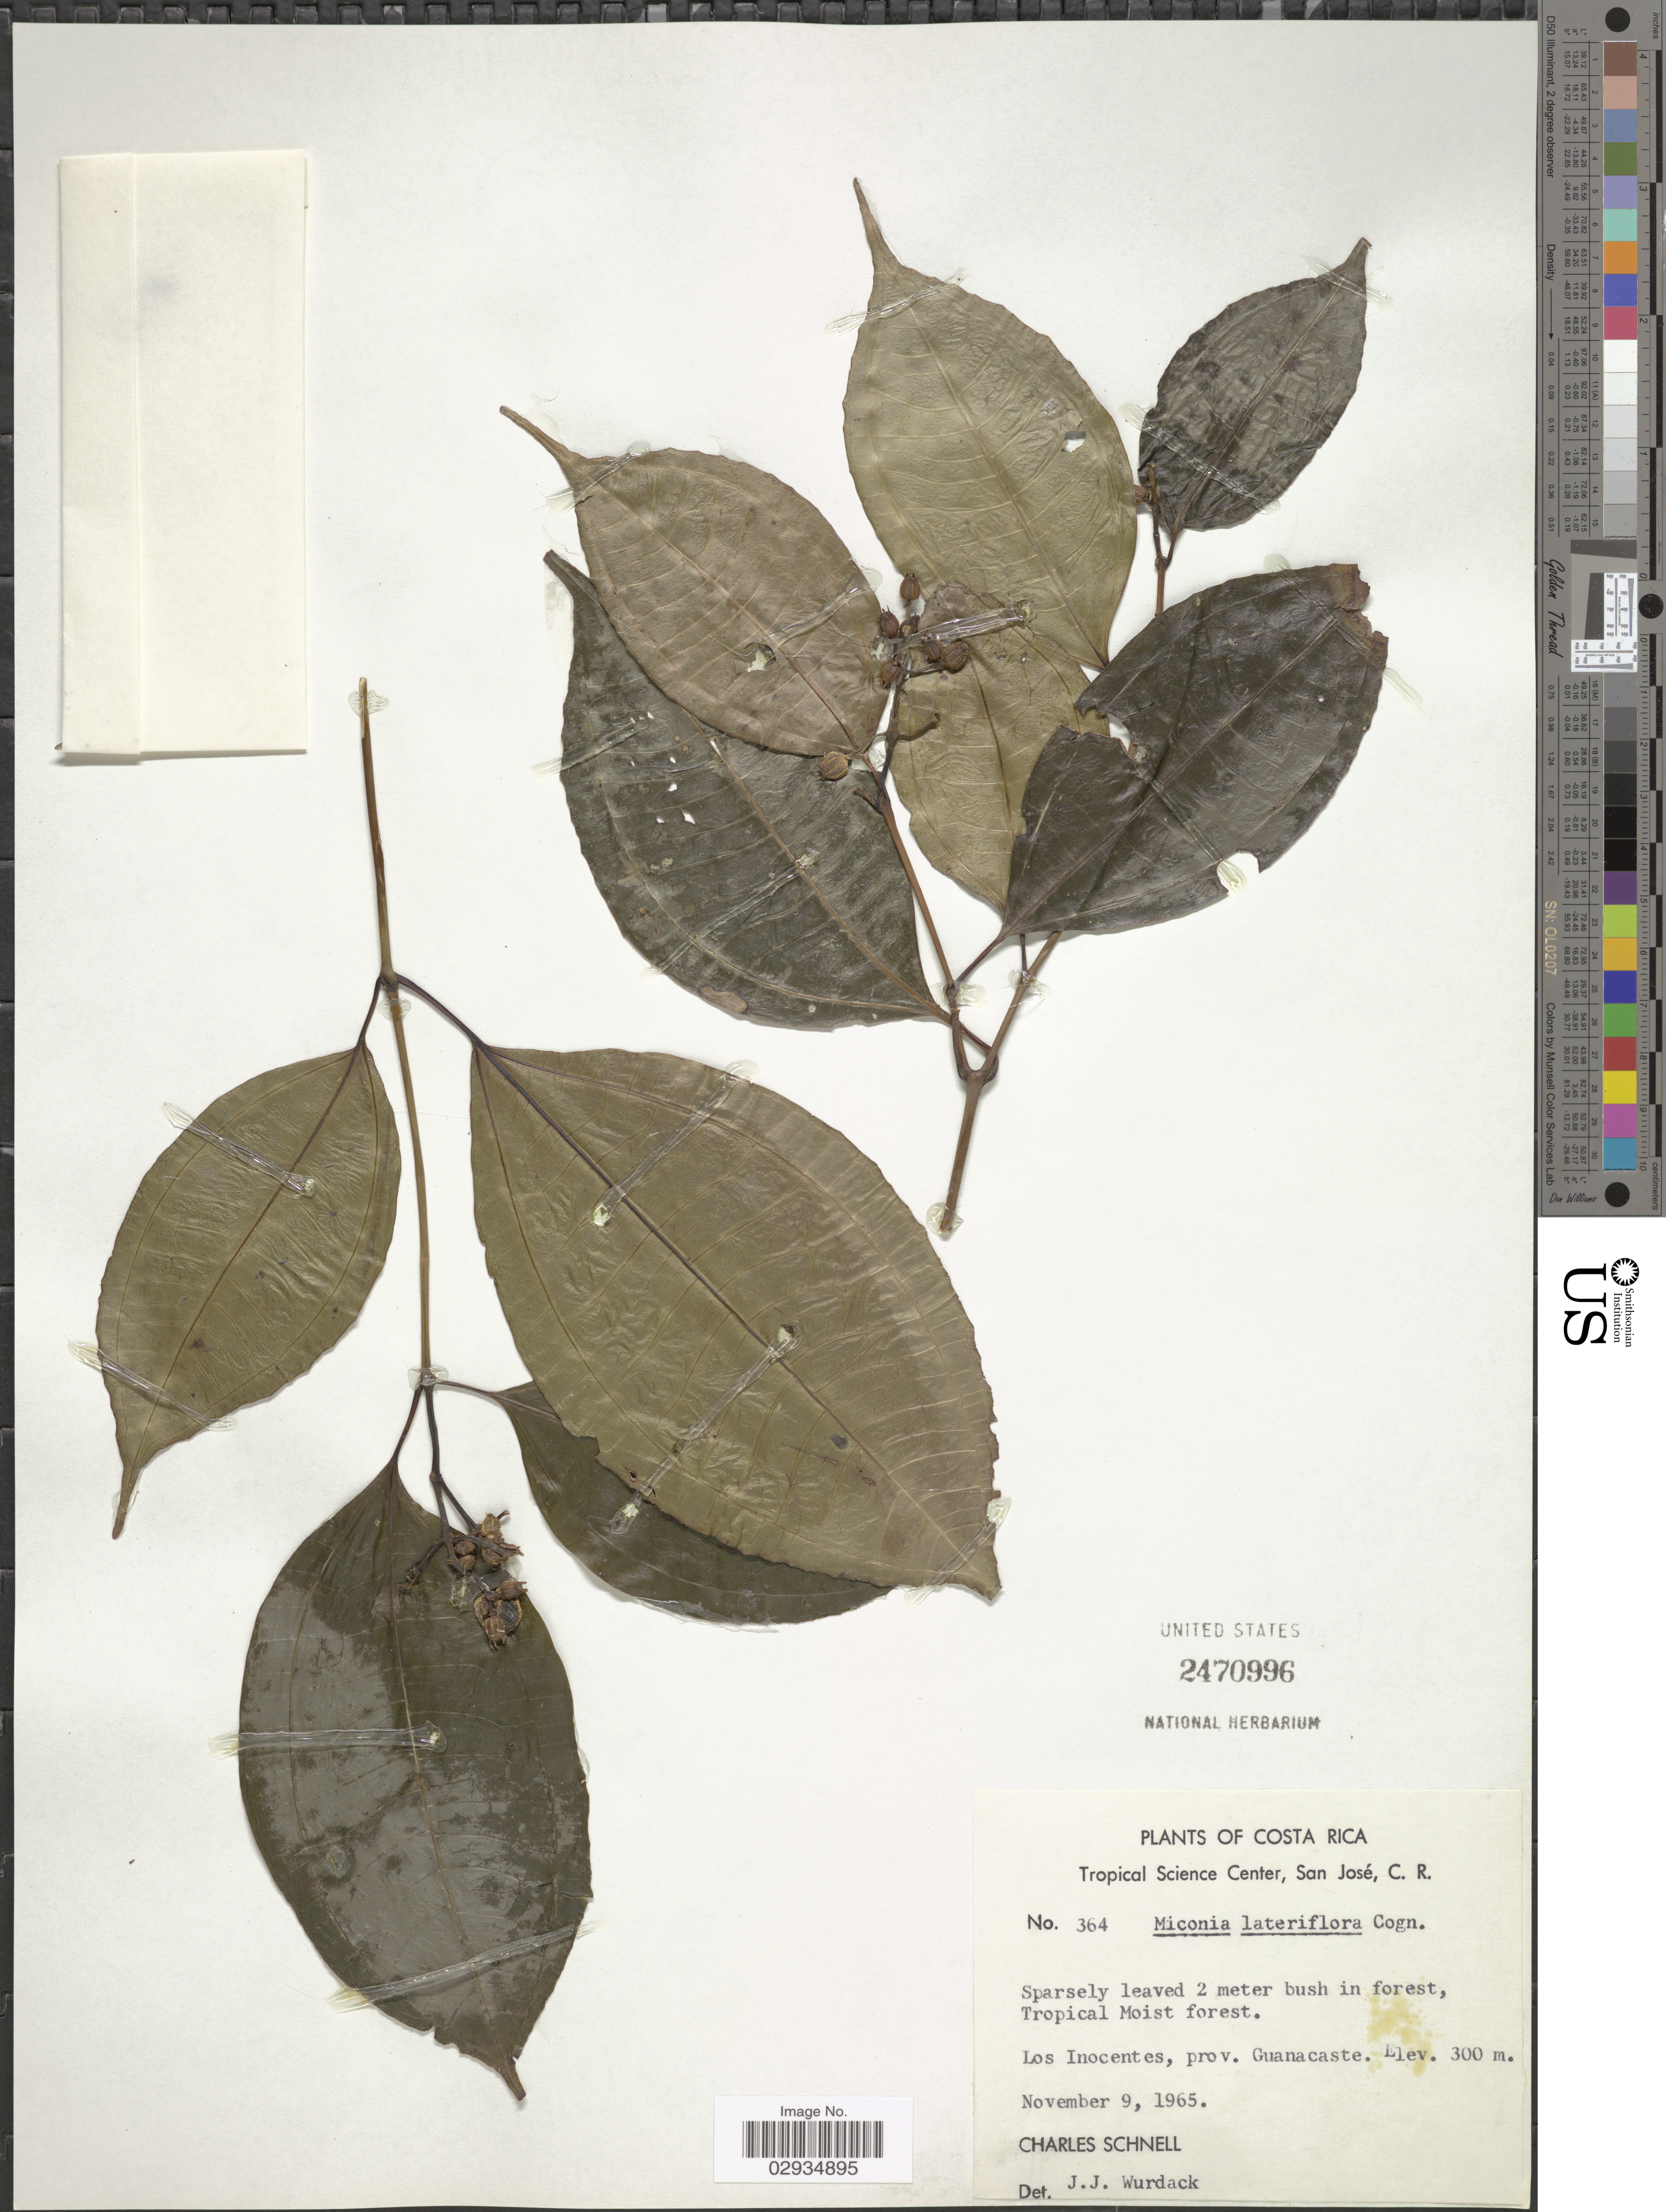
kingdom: Plantae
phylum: Tracheophyta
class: Magnoliopsida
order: Myrtales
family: Melastomataceae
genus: Miconia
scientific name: Miconia lateriflora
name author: Cogn.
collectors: C. Schnell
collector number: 364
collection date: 1965-11-09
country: Costa Rica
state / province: Guanacaste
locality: Los Inocentes.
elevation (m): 300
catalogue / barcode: US 2470996